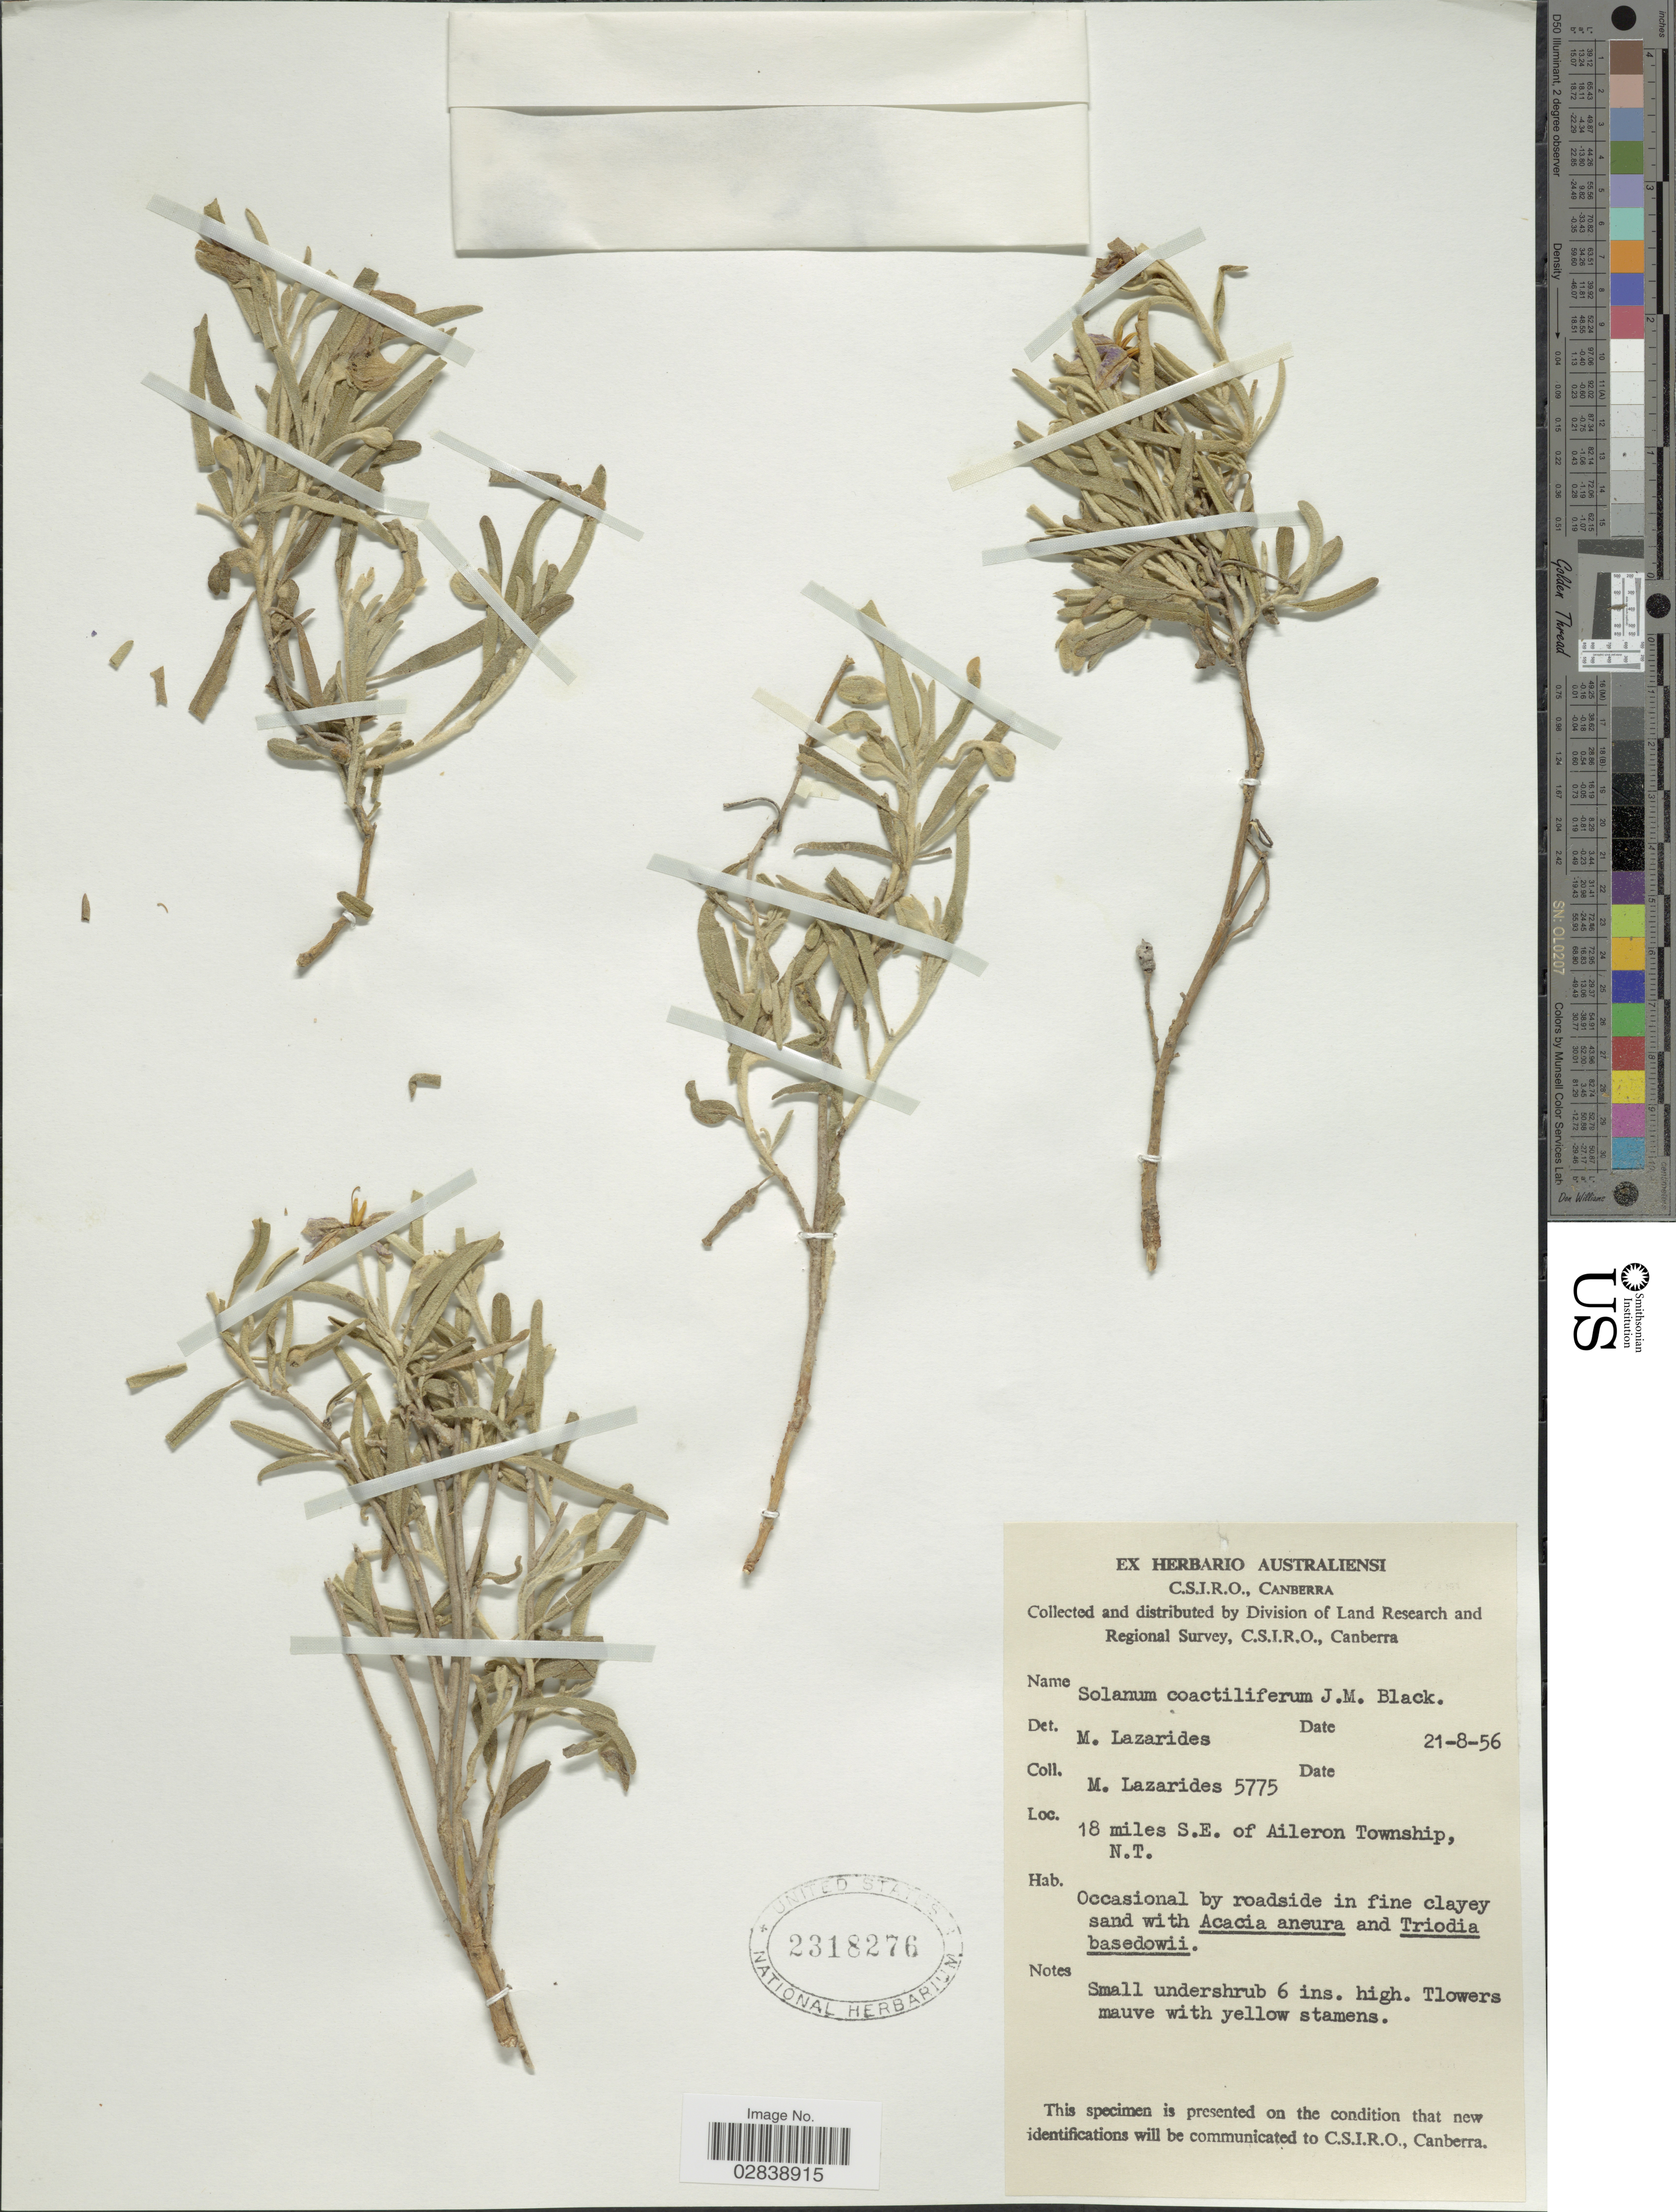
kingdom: Plantae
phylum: Tracheophyta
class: Magnoliopsida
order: Solanales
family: Solanaceae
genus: Solanum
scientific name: Solanum coactiliferum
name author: J. Black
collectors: M. Lazarides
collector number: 5775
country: Australia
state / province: Northern Territory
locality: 18 miles S.E. of Aileron Township, N.T.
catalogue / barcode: US 2318276